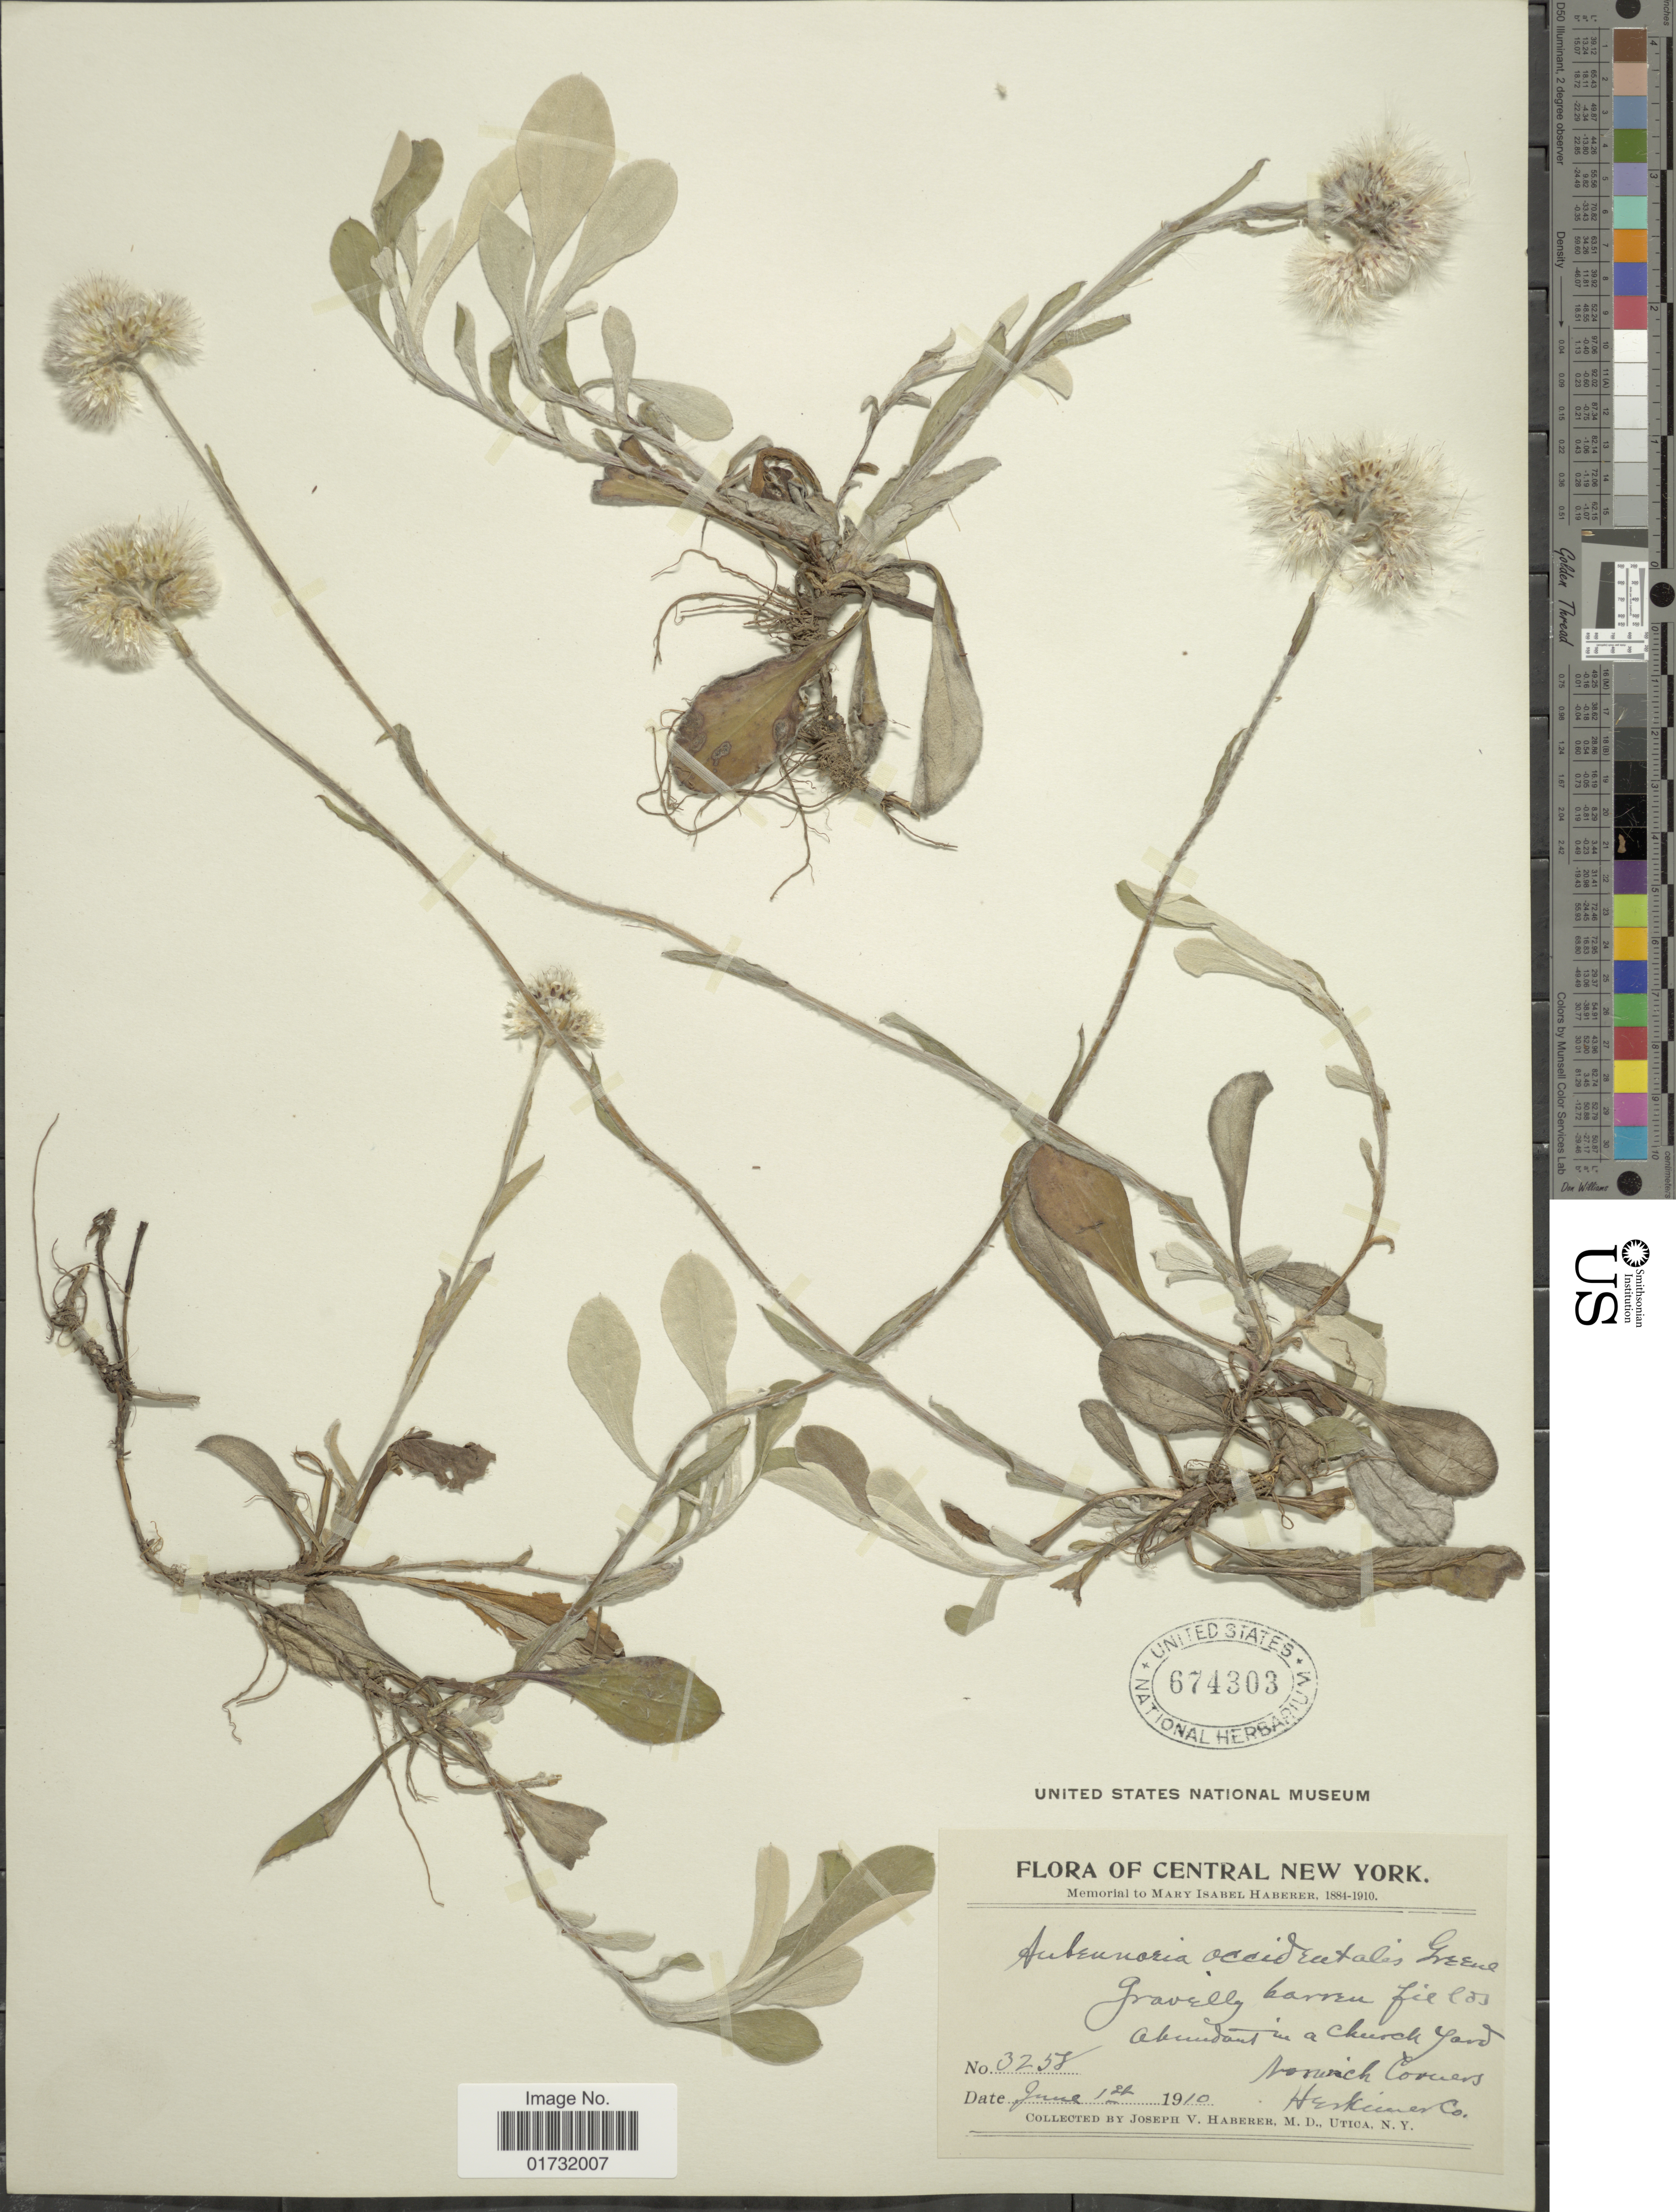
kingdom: Plantae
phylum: Tracheophyta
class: Magnoliopsida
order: Asterales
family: Asteraceae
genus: Antennaria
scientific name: Antennaria occidentalis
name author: Greene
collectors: J. V. Haberer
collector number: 3253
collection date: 1910-06-12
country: United States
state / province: New York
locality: Central New York. church yard. Norwich Corners. Herkimer Co.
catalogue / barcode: US 674303